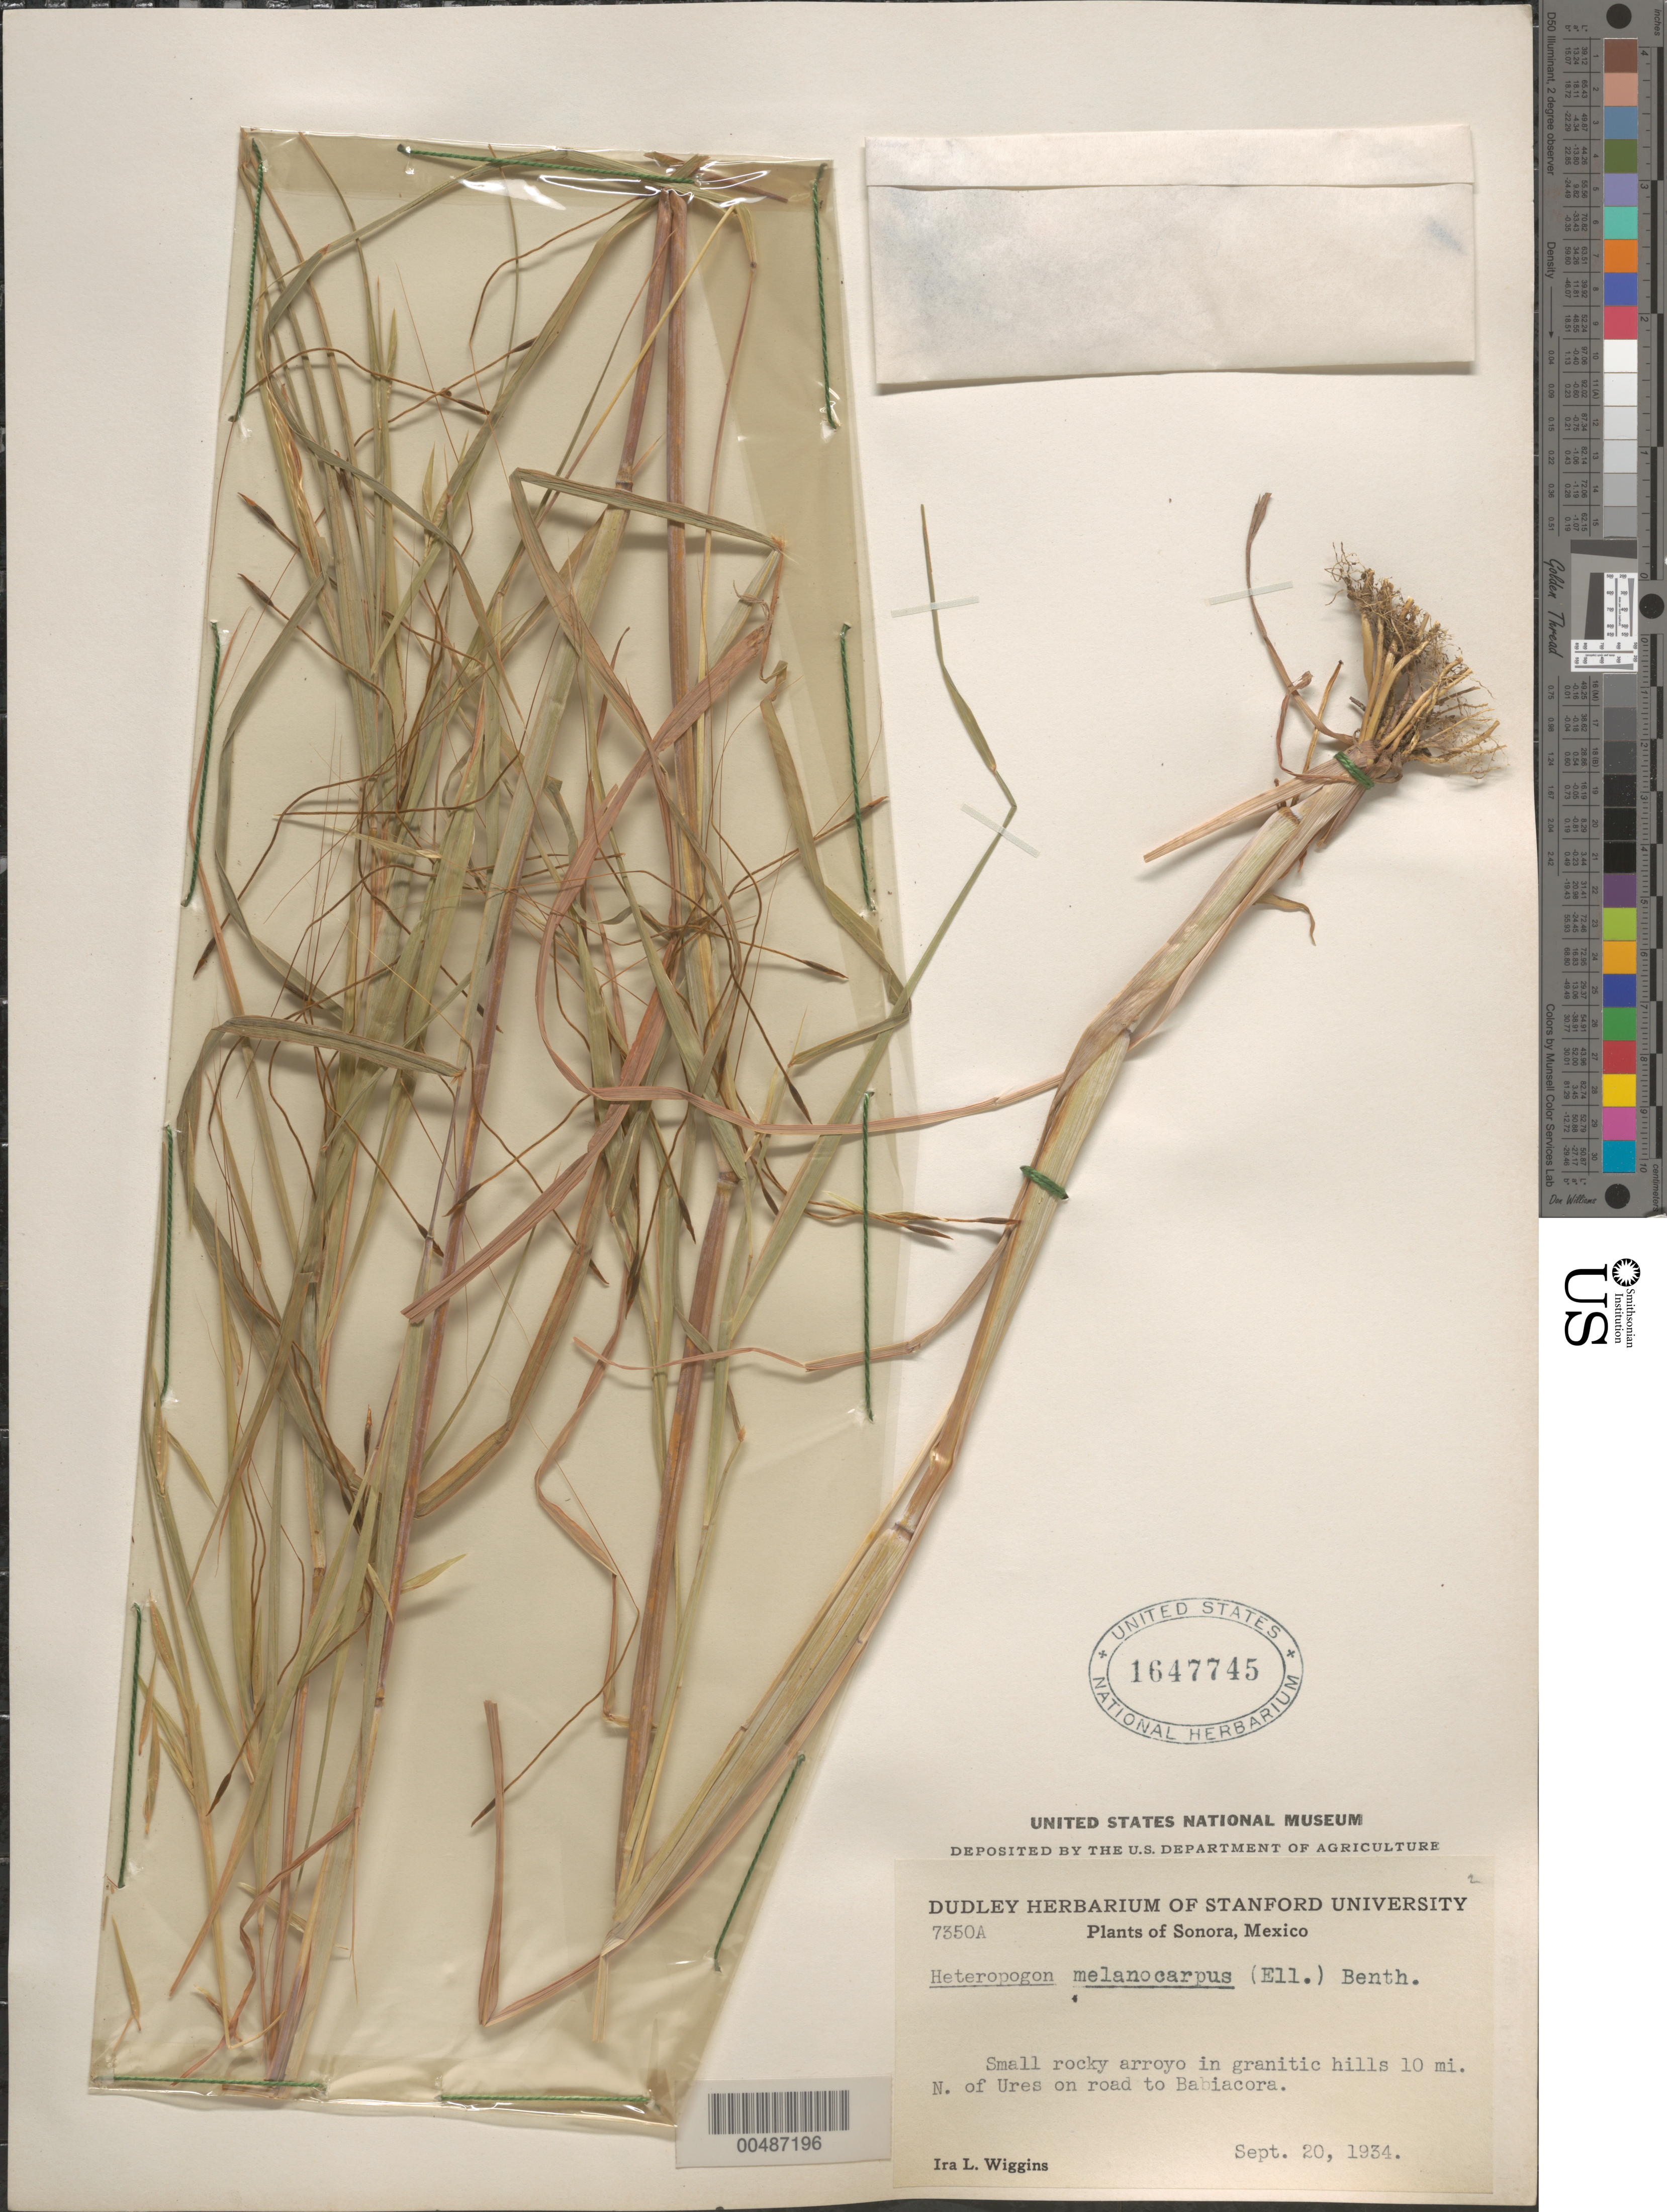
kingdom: Plantae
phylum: Tracheophyta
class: Liliopsida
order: Poales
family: Poaceae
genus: Heteropogon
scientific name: Heteropogon melanocarpus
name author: (Elliott) Benth.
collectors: I. L. Wiggins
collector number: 7350A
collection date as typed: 20 Sep 1934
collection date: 1934-09-20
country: Mexico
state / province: Sonora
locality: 10 mi N of Ures on rd to Babiacora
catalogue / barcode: US 1647745